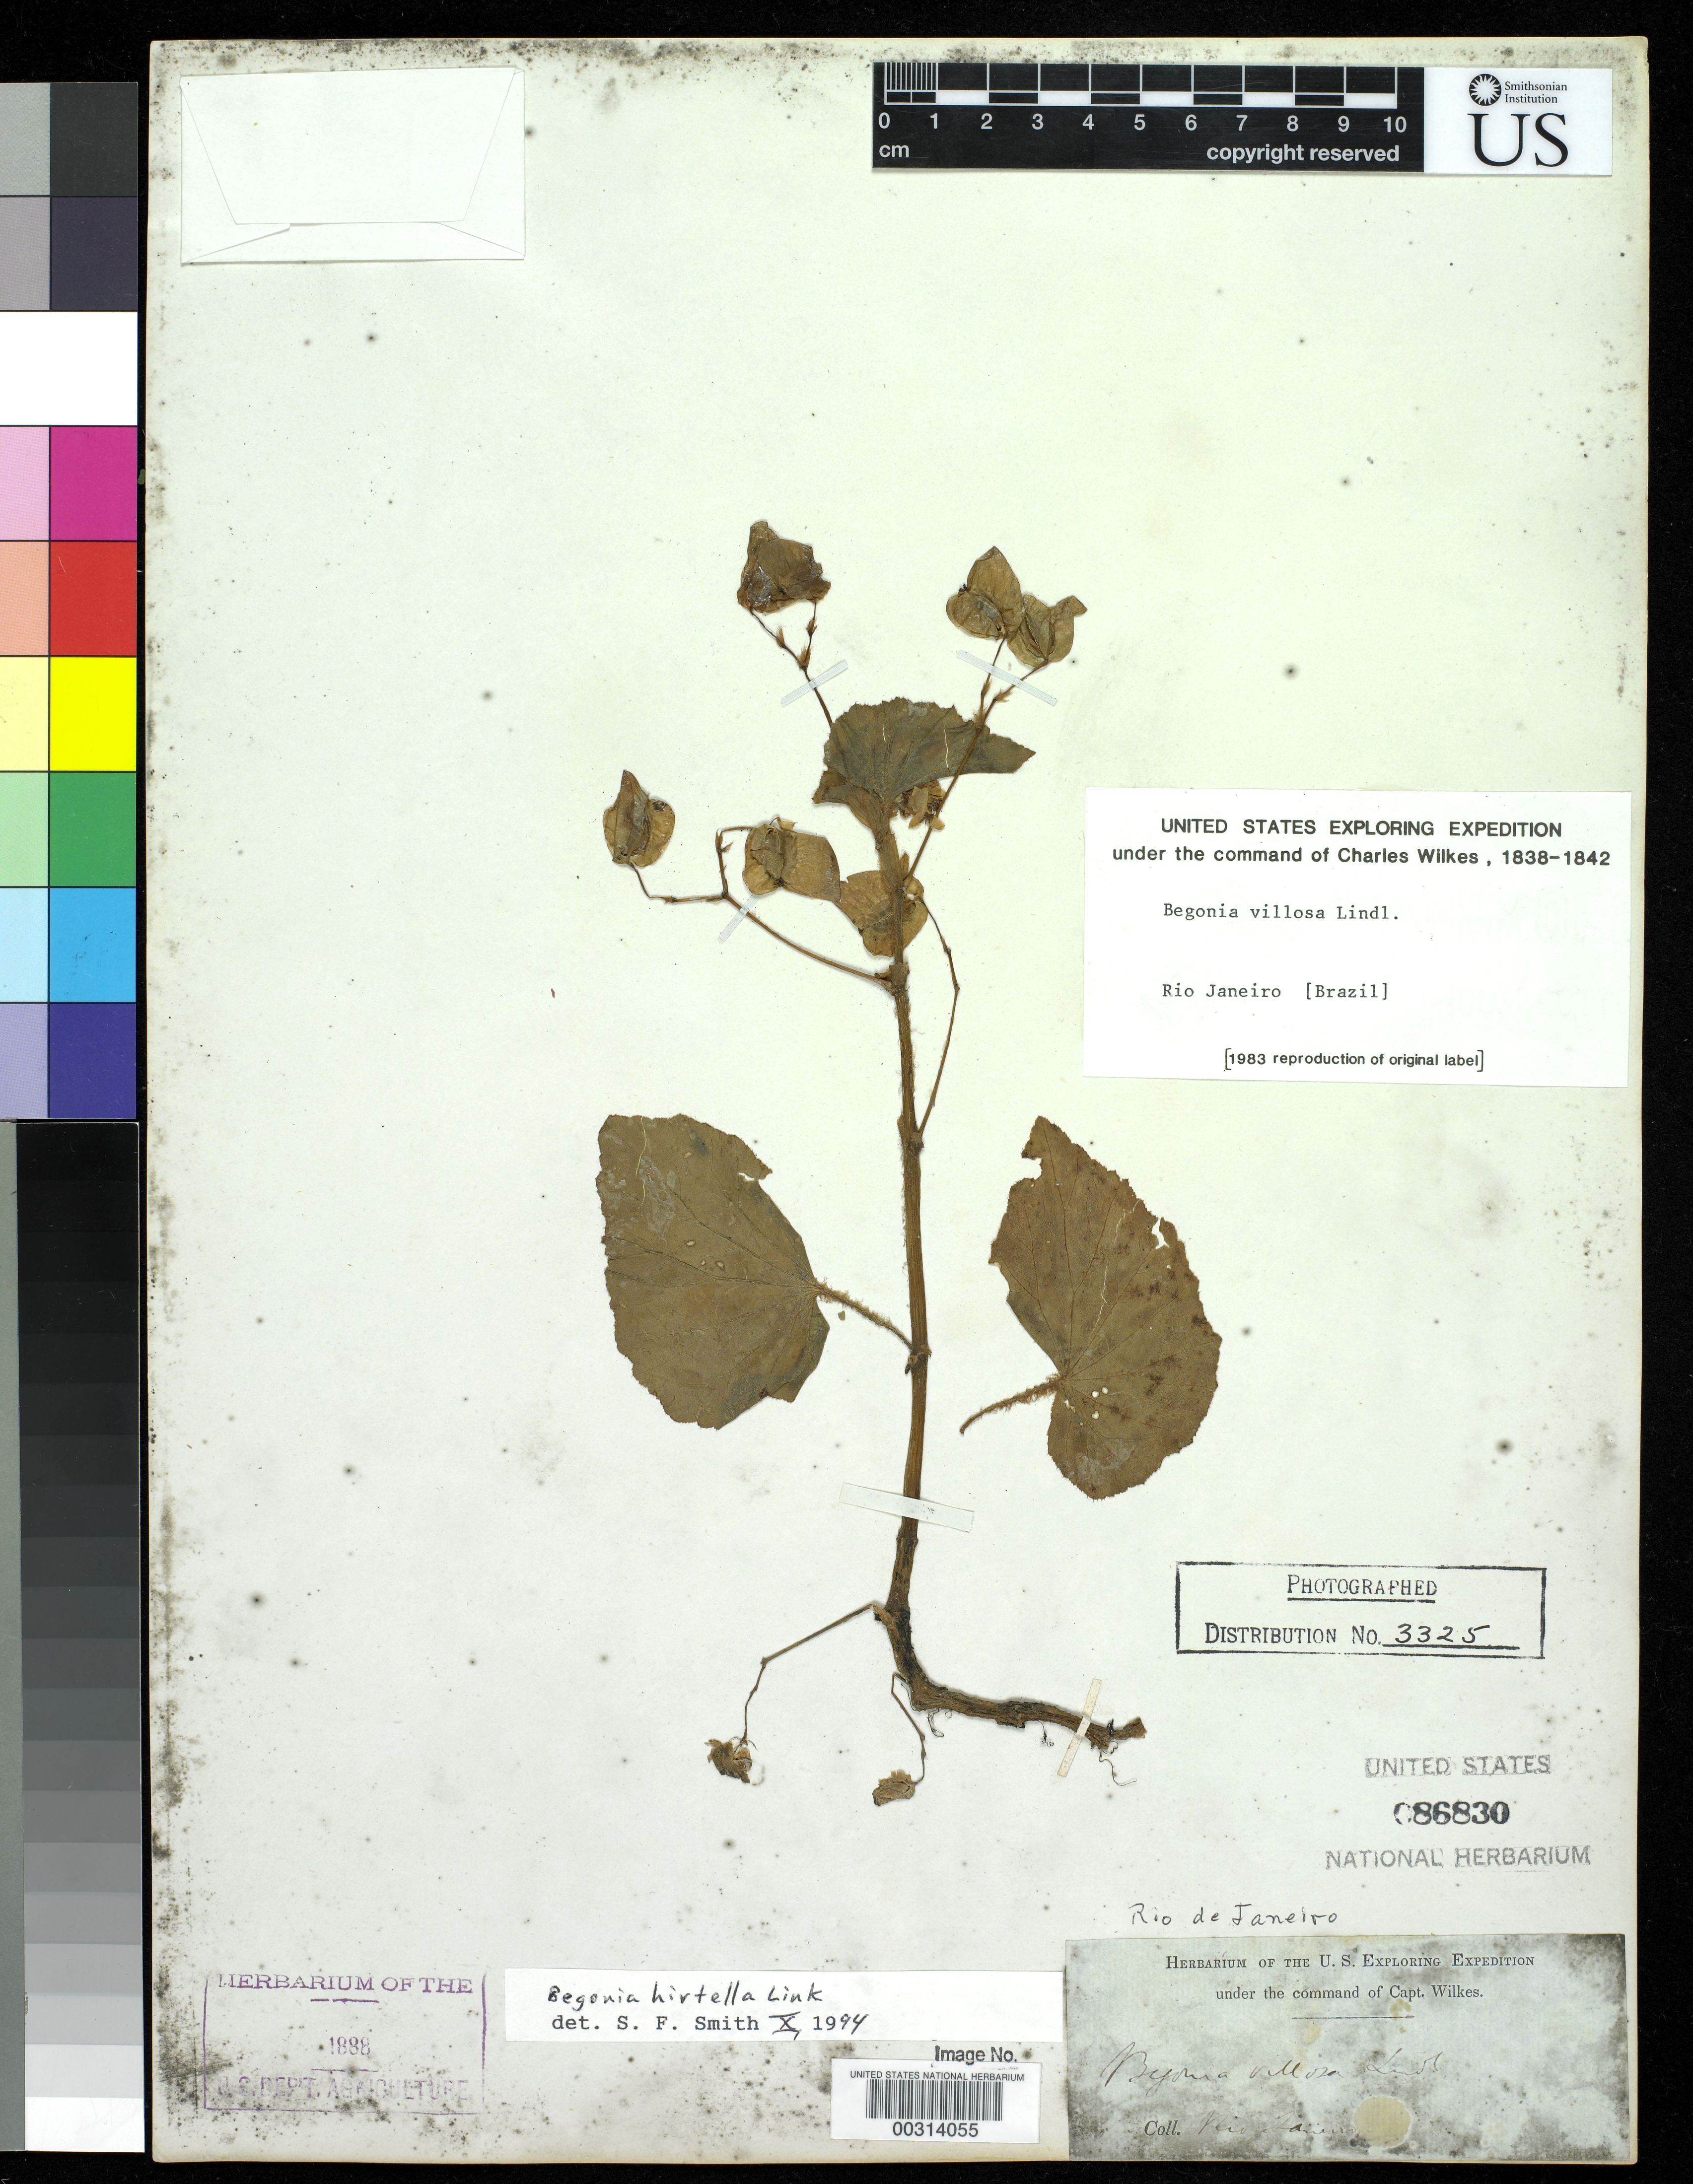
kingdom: Plantae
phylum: Tracheophyta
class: Magnoliopsida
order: Cucurbitales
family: Begoniaceae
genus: Begonia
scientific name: Begonia hirtella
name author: Link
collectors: Wilkes Explor. Exped.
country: Brazil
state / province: Rio de Janeiro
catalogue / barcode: US 86830